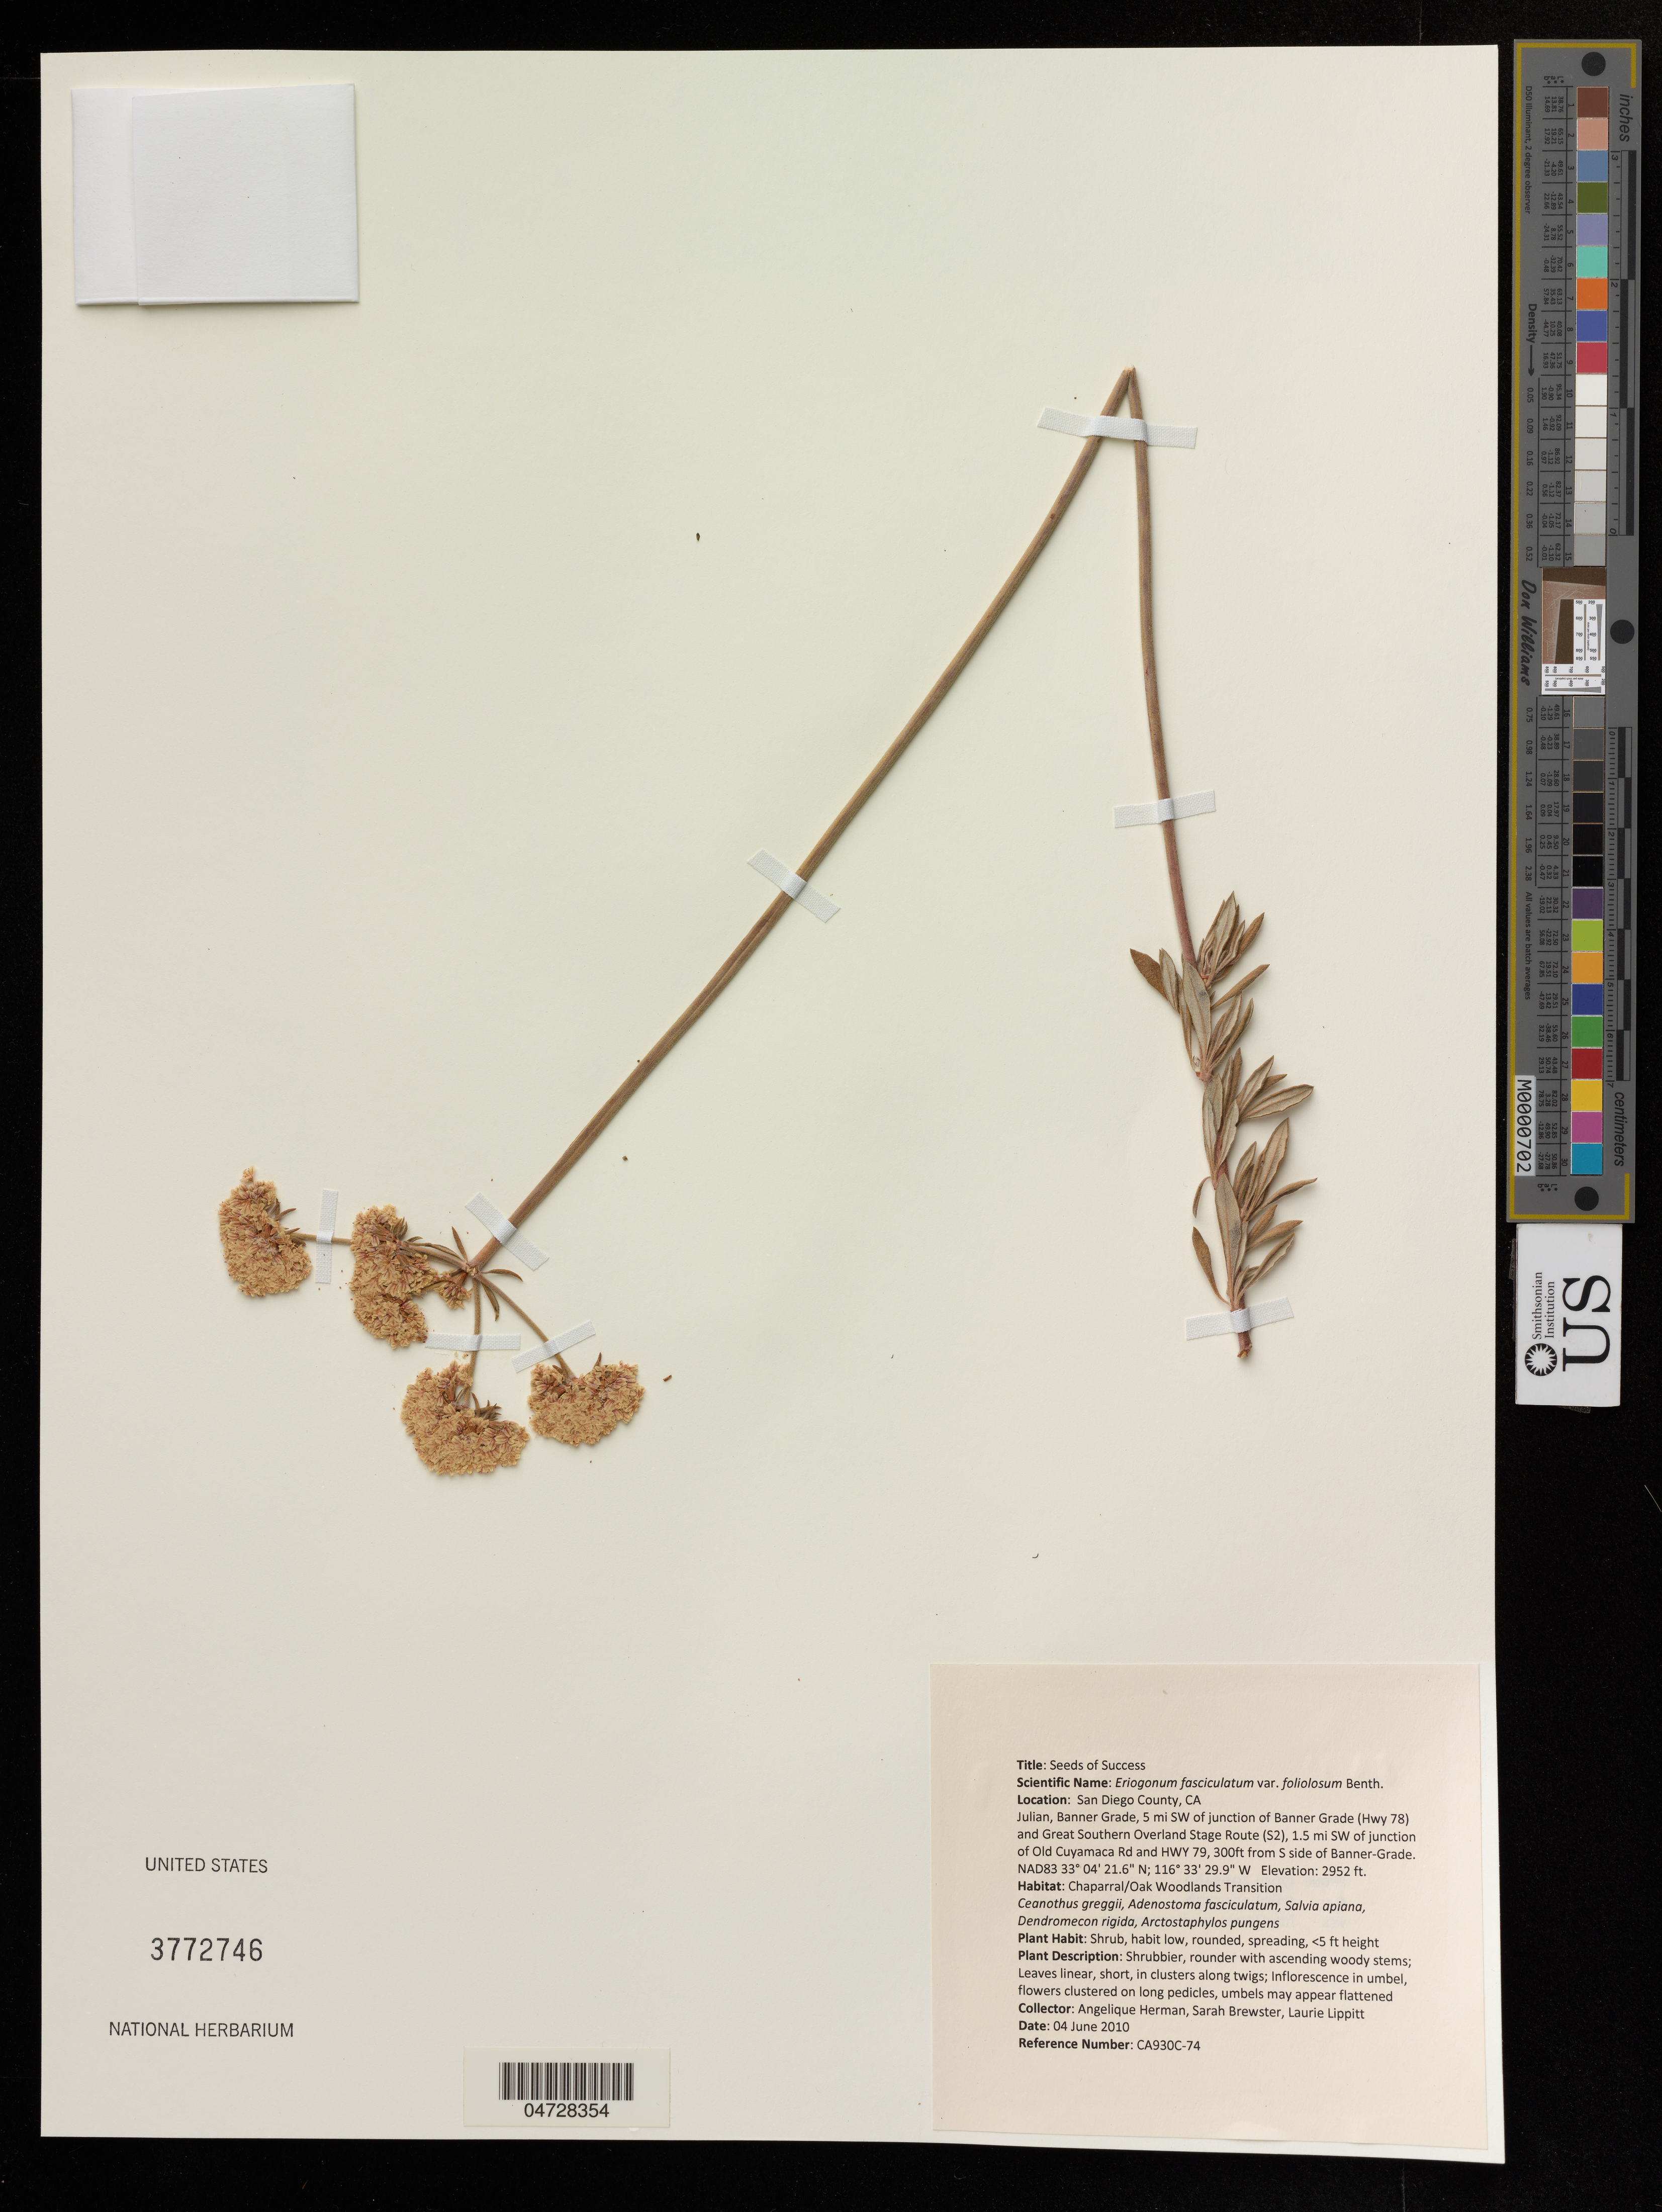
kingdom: Plantae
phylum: Tracheophyta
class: Magnoliopsida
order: Caryophyllales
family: Polygonaceae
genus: Eriogonum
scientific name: Eriogonum fasciculatum var. foliolosum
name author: (Nutt.) S. Stokes ex Abrams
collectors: A. Herman, S. Brewster & L. Lippitt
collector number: CA930C-74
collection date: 2010-06-04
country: United States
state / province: California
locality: San Diego County, Julian, Banner Grade, 5 mi SW of junction of Banner Grade (Hwy 78) and Great Southern Overland Stage Route (S2), 1.5 mi SW of junction of Old Cuyamaca Rd and Hwy 79, 300 ft from S side of Banner-Grade.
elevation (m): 900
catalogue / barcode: US 3772746